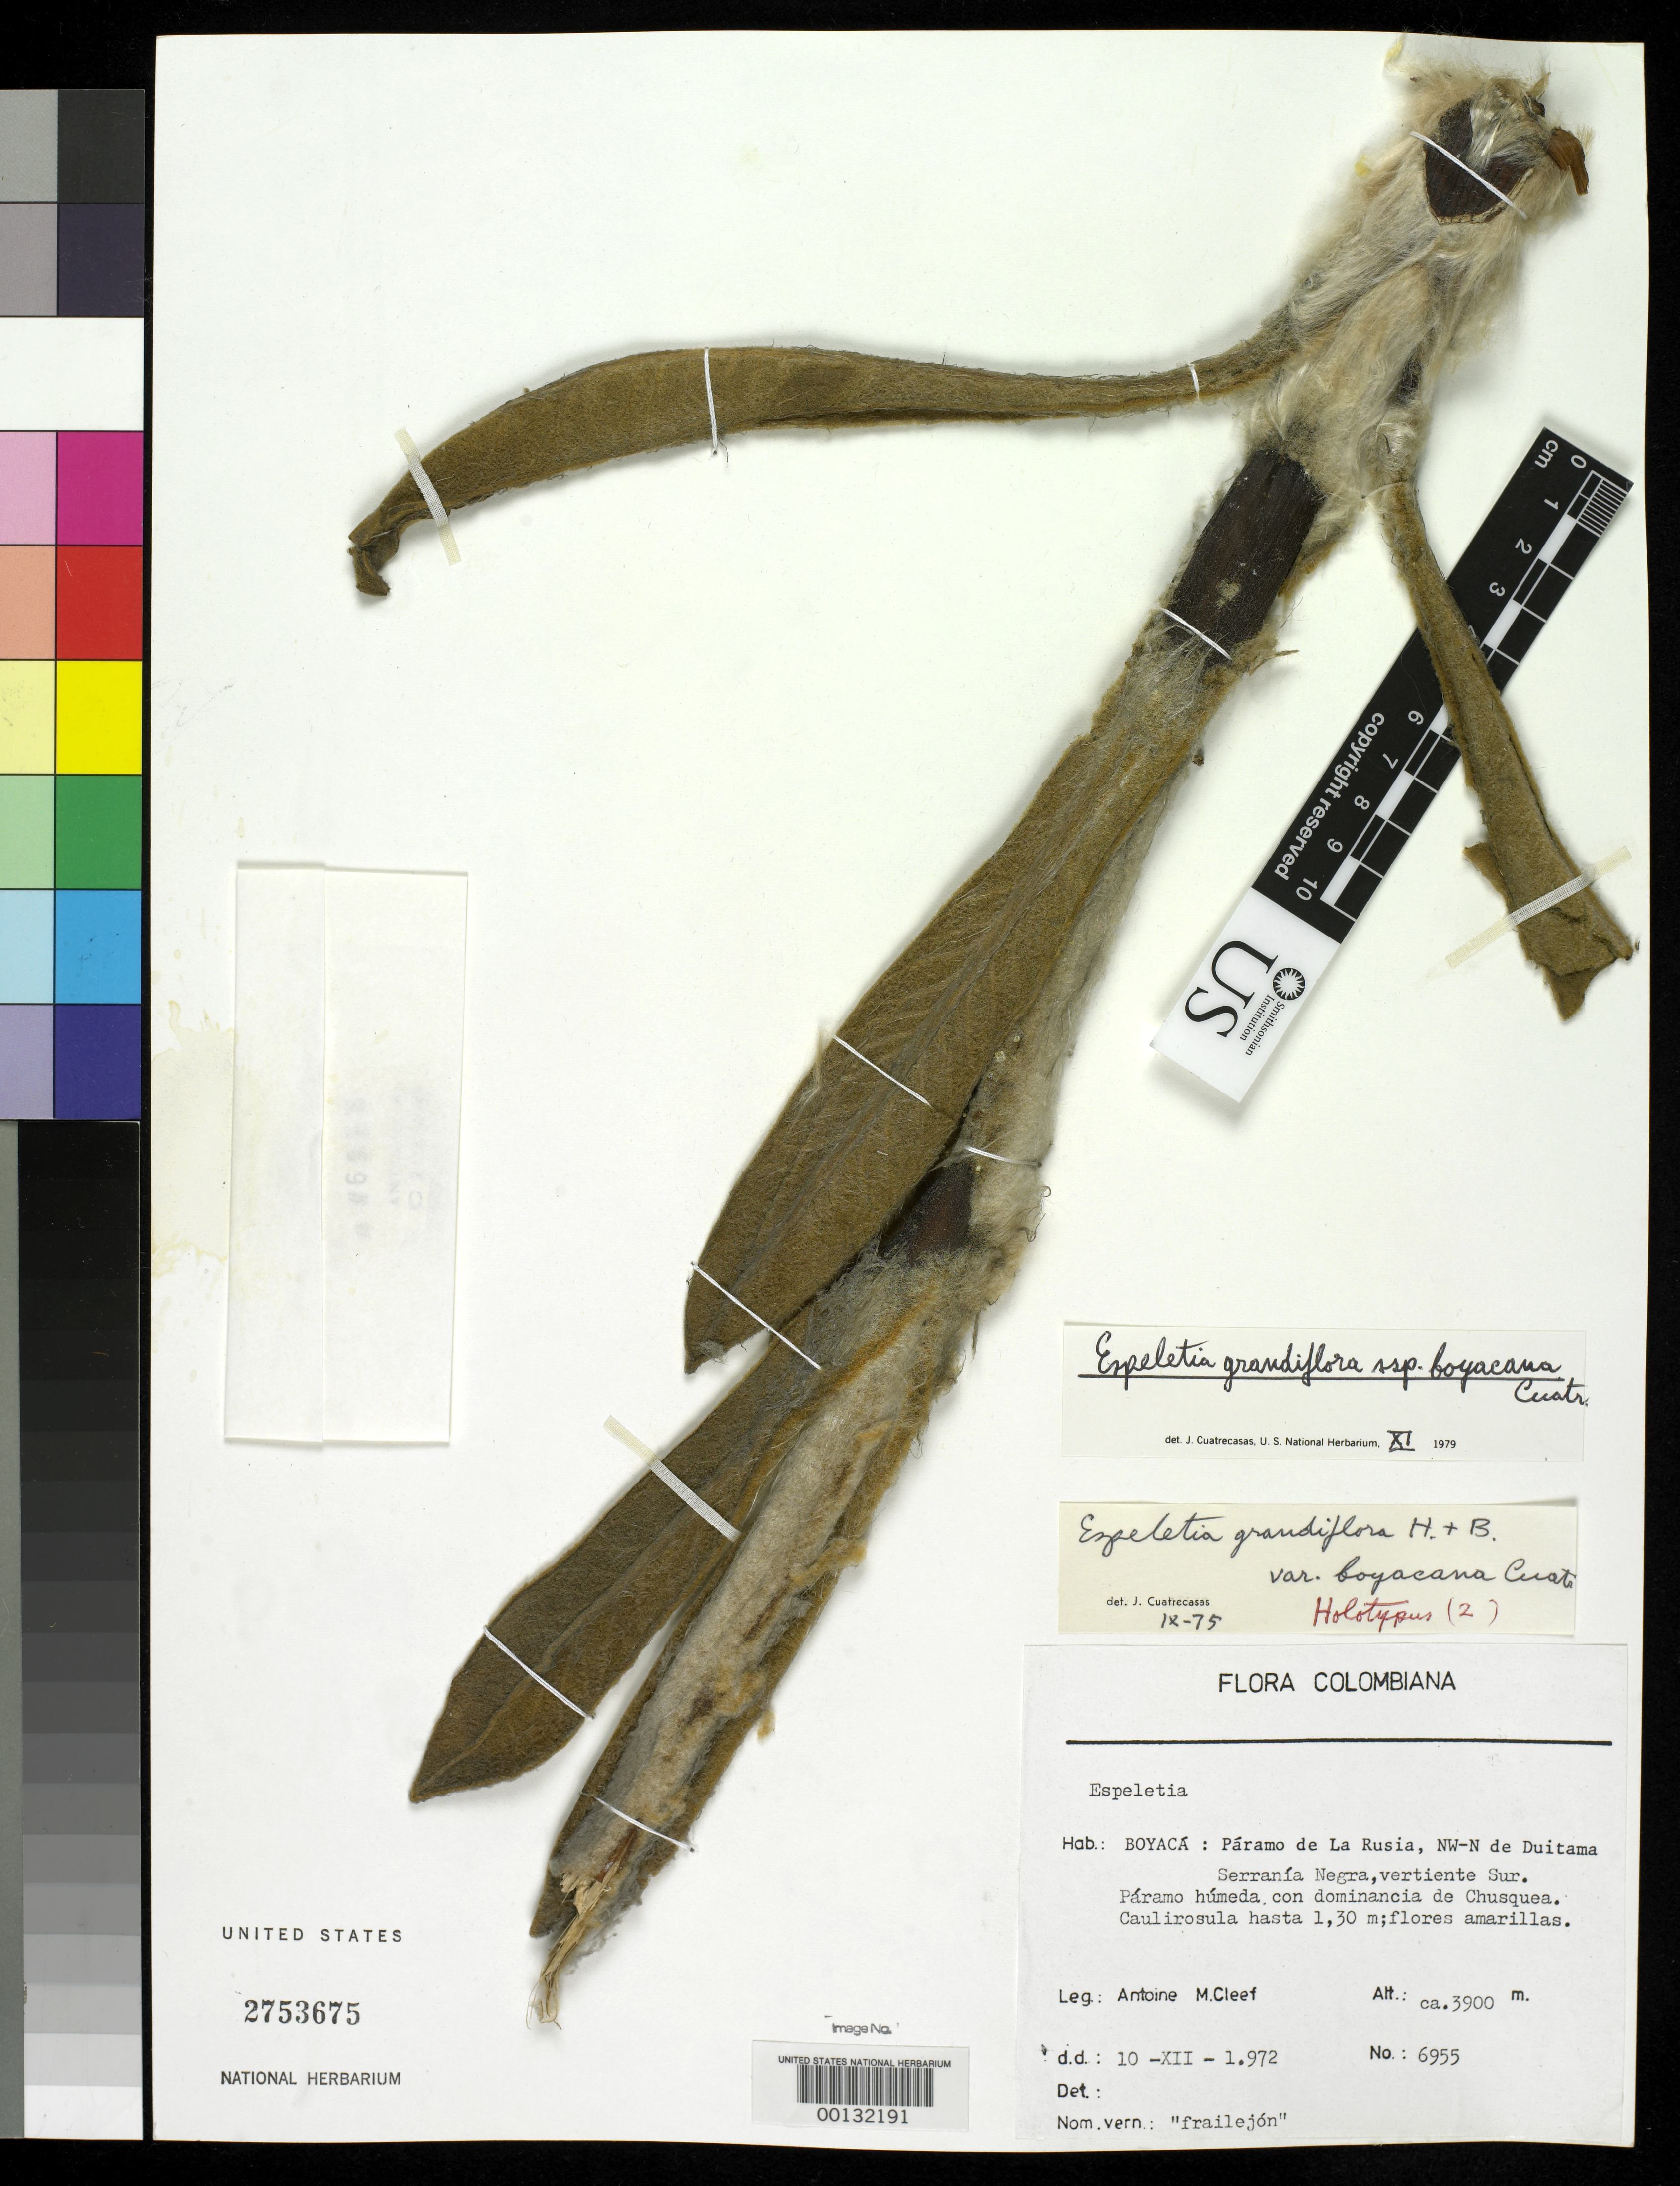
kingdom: Plantae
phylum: Tracheophyta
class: Magnoliopsida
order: Asterales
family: Asteraceae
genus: Espeletia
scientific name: Espeletia grandiflora var. boyacana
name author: Cuatrec.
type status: Holotype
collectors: A. M. Cleef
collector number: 6955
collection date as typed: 10 Dec 1972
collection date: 1972-12-10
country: Colombia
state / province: Boyacá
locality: Páramo de La Rusia, NNW de Duitama, Serrania Negra, Vertiente sur. [Páramo de La Rusia, NNW of Duitama, Serrania Negra, S slope.]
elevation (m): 3900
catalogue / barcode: US 2753675